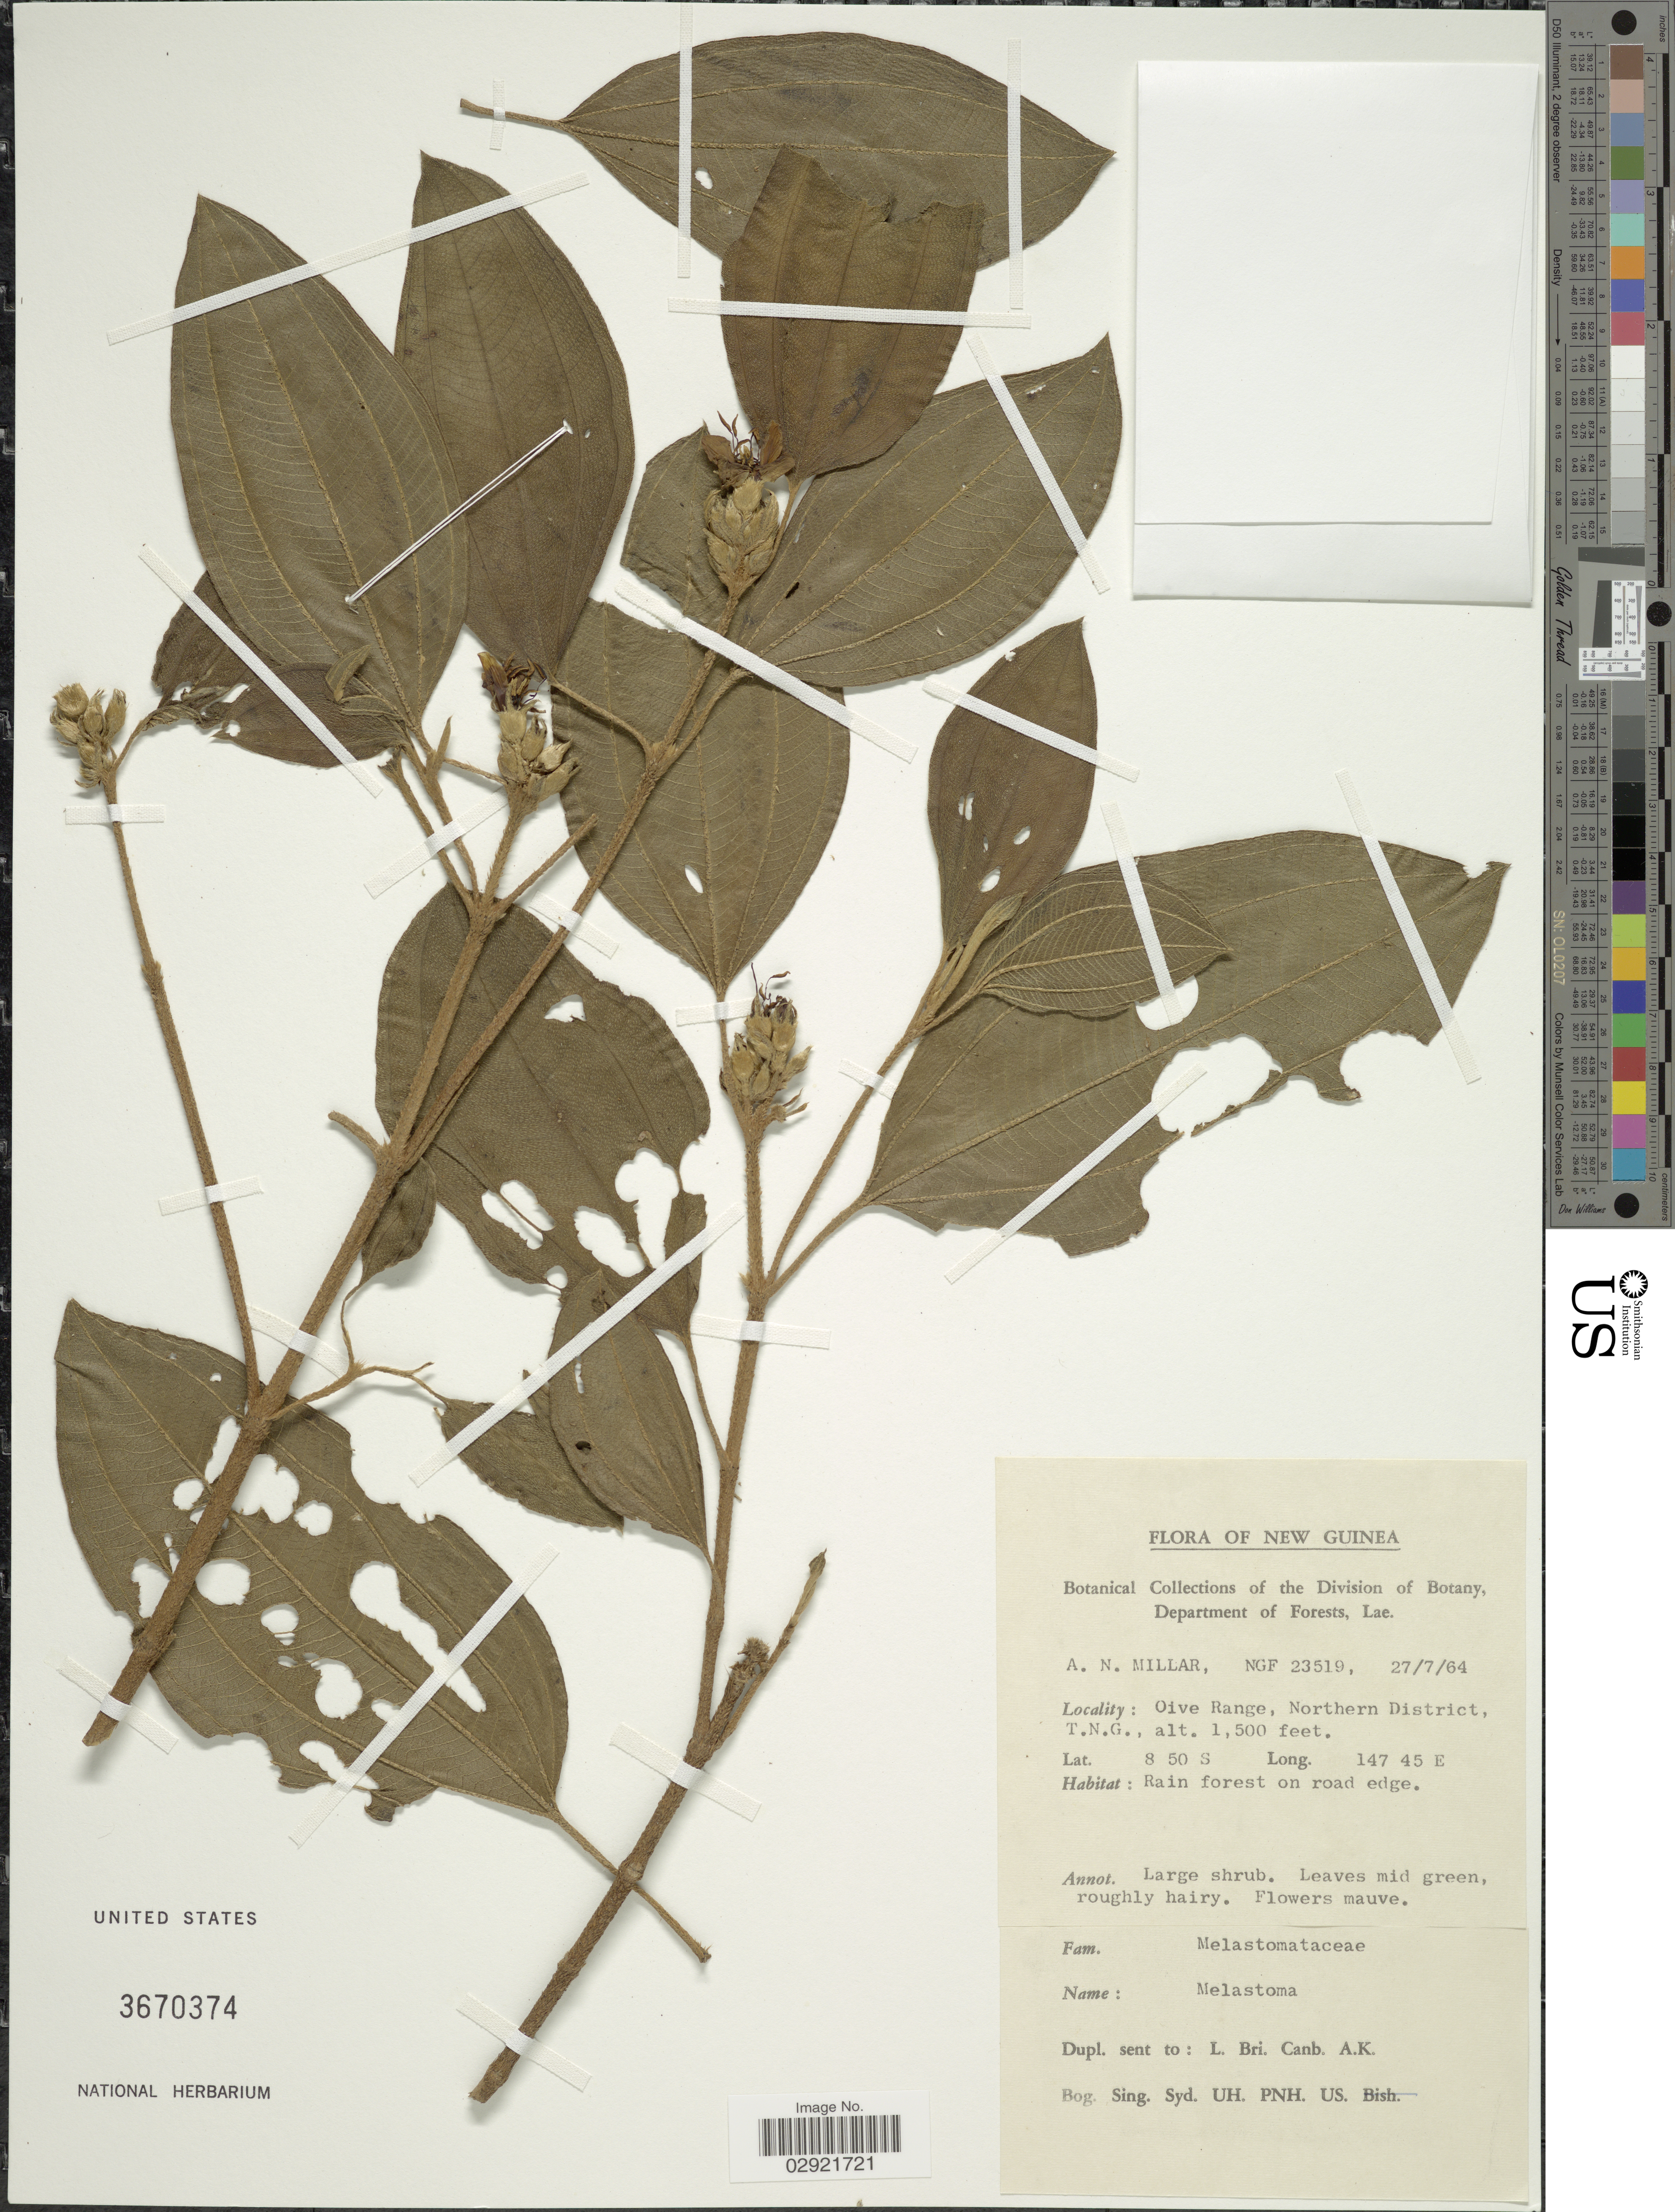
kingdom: Plantae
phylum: Tracheophyta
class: Magnoliopsida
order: Myrtales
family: Melastomataceae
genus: Melastoma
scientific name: Melastoma sp.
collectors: A. Millar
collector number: NGF23519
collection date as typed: Transcribed d/m/y: 27/7/64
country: Papua New Guinea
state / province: Northern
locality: New Guinea. Oive Range, Northern District, T.N.G.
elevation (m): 457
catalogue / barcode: US 3670374